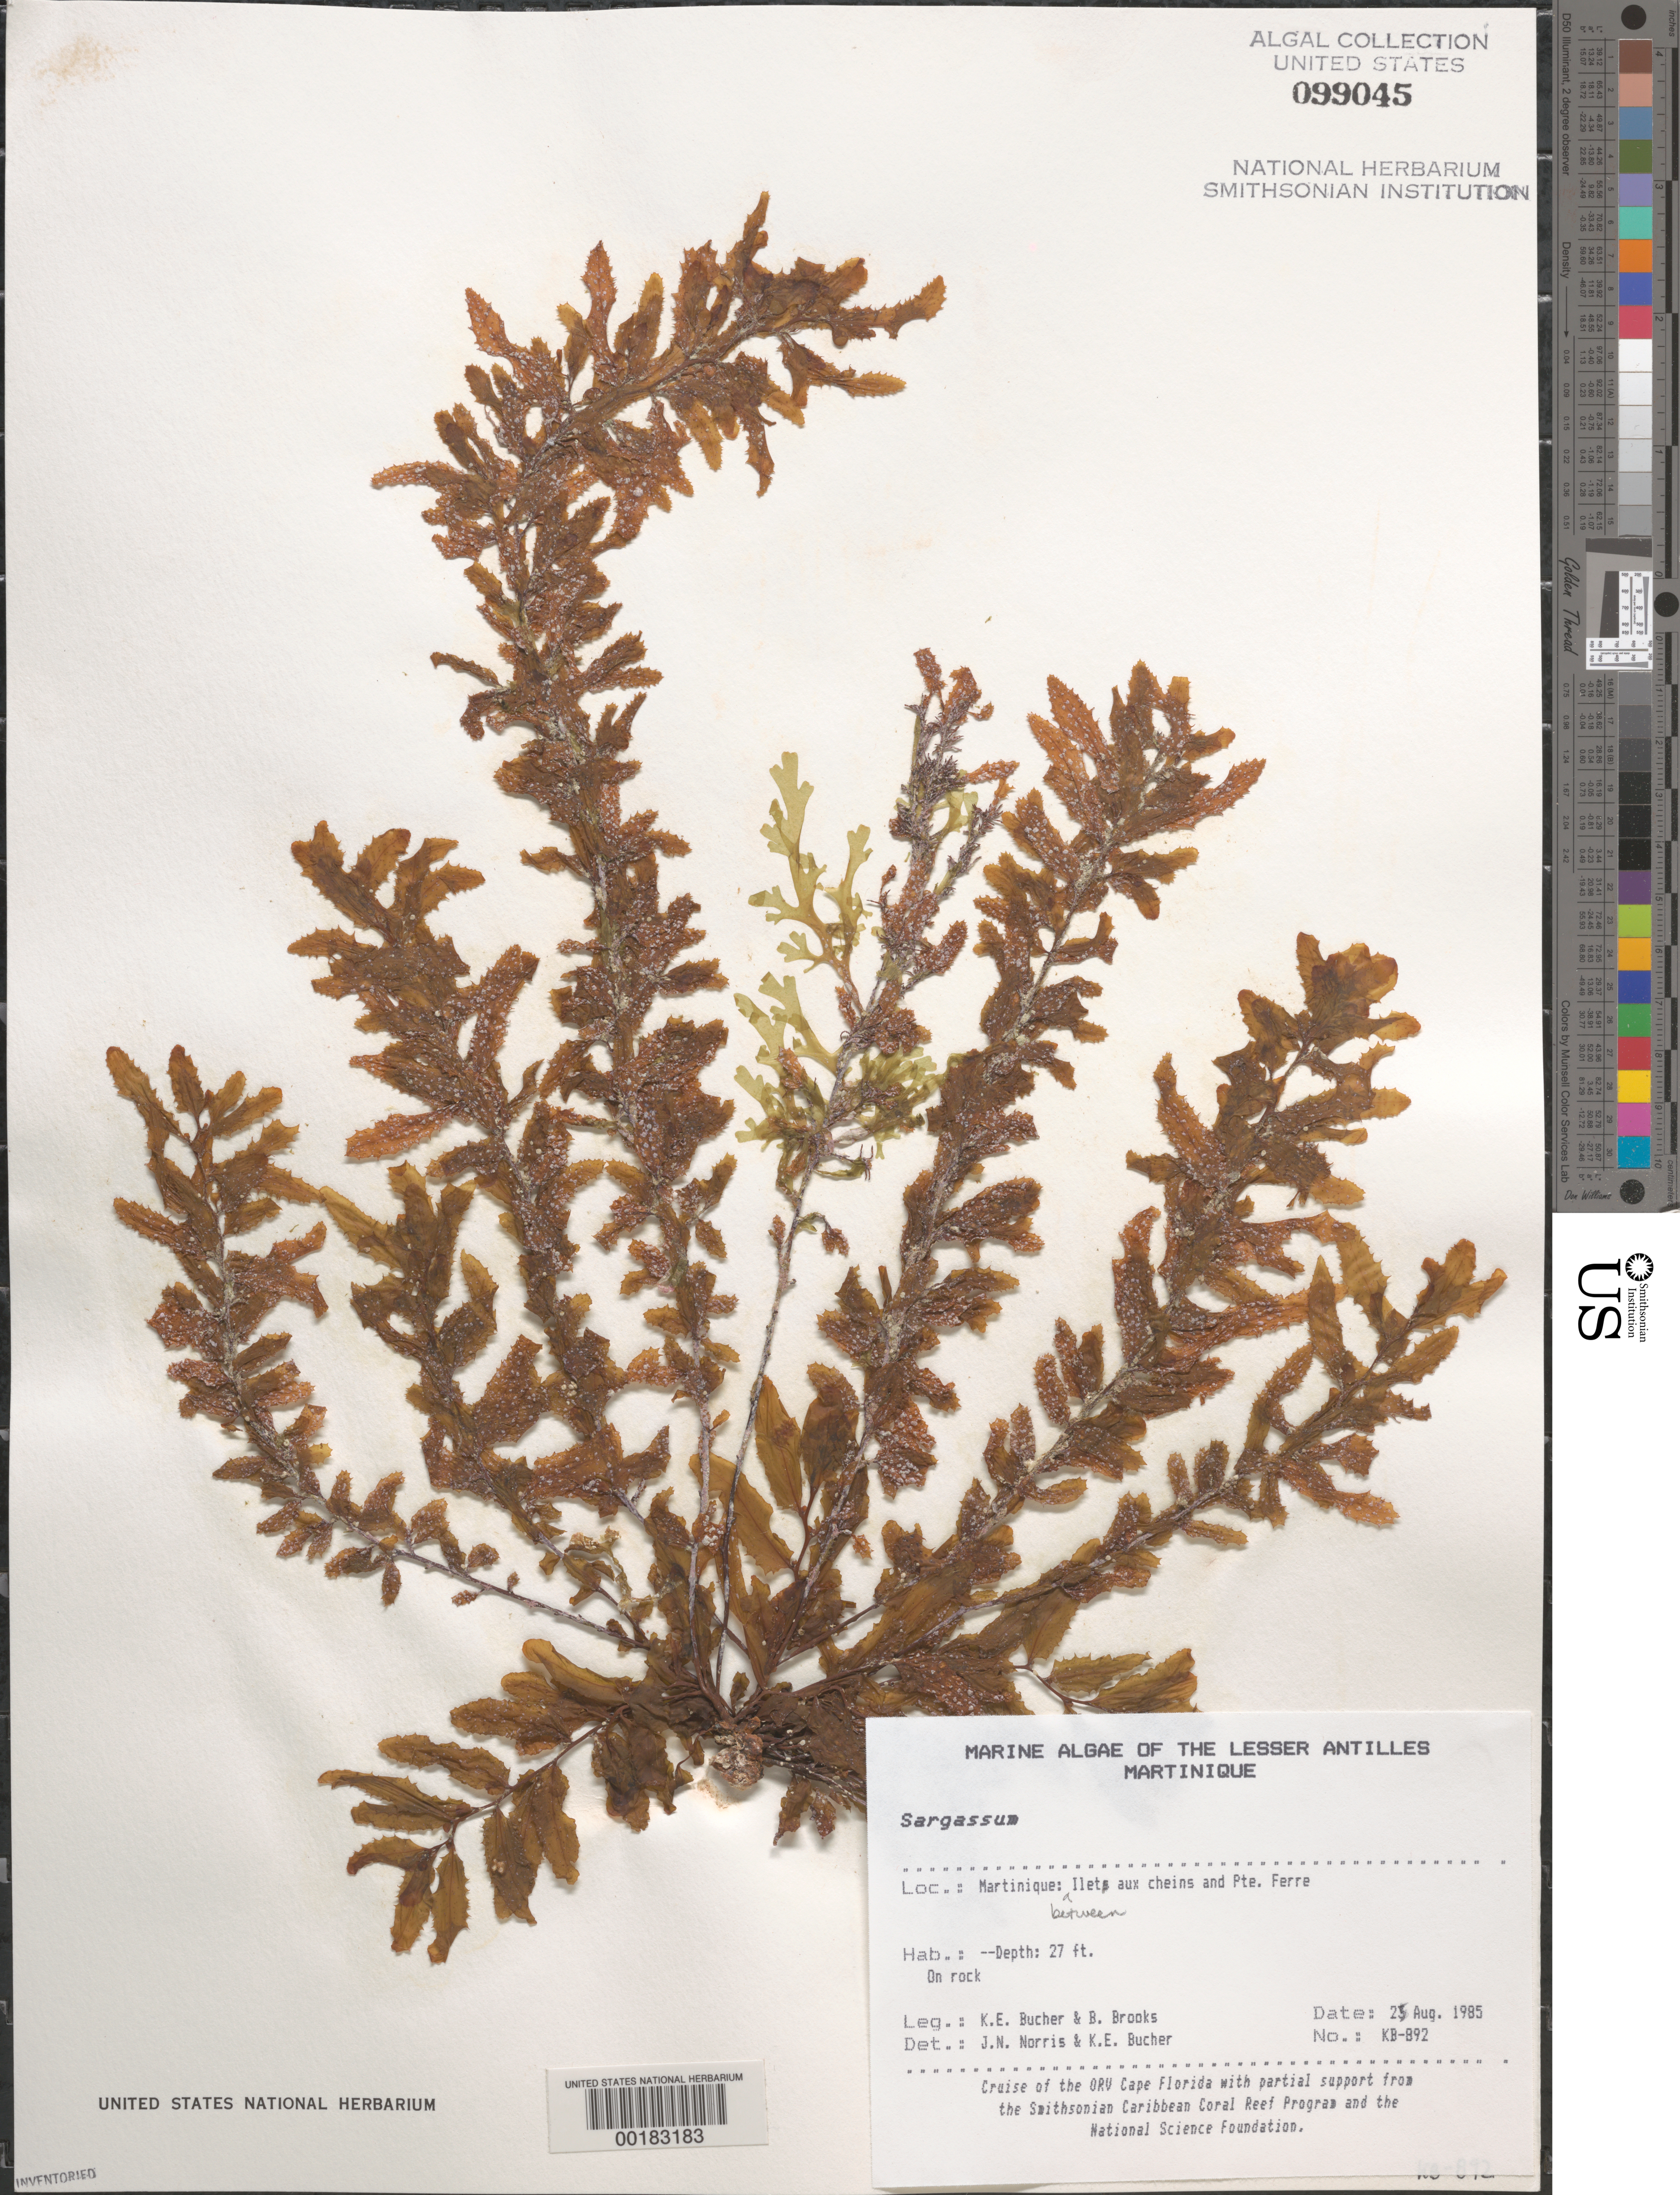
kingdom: Chromista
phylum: Ochrophyta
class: Phaeophyceae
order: Fucales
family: Sargassaceae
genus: Sargassum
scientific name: Sargassum sp.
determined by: Norris, J. N.; Bucher, K. E.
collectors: K. E. Bucher & B. Brooks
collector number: Kb-892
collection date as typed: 25 Aug 1985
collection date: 1985-08-25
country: Martinique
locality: Between Ilet aux Cheins and Pointe Ferre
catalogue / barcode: US 99045